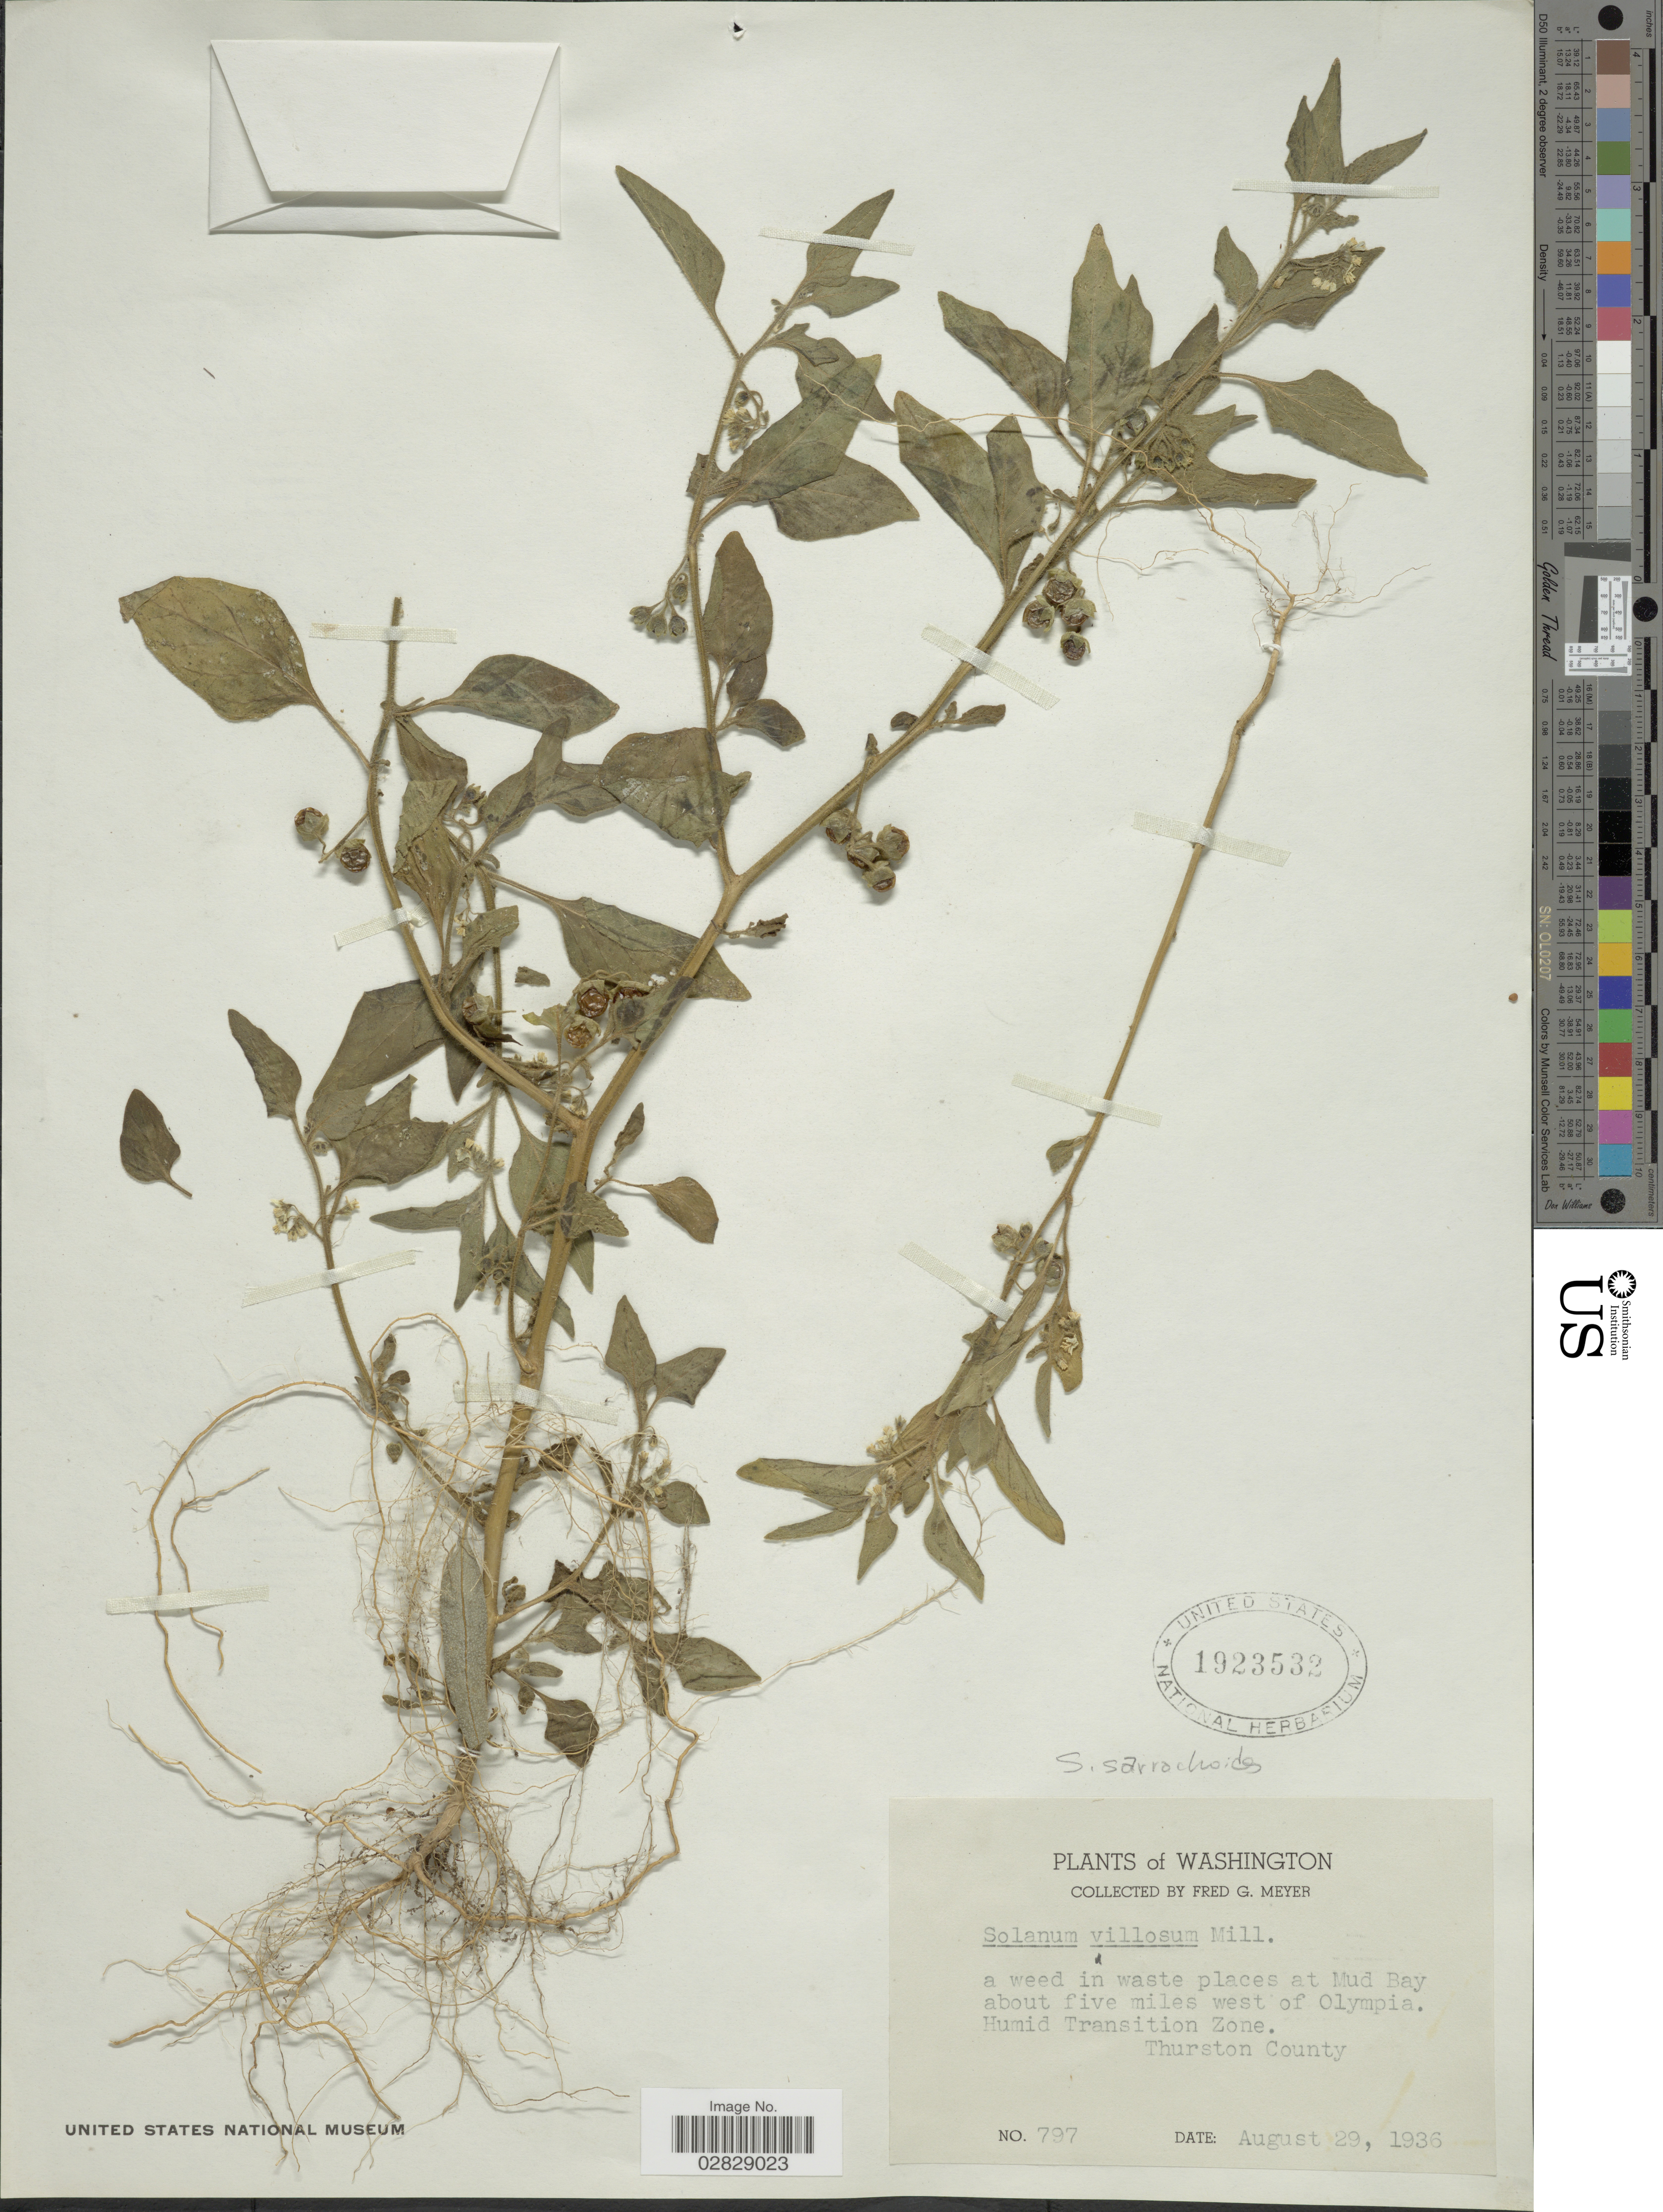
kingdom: Plantae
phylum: Tracheophyta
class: Magnoliopsida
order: Solanales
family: Solanaceae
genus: Solanum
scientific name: Solanum sarachoides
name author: Sendt.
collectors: F. G. Meyer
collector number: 797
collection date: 1936-08-29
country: United States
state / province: Washington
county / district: Thurston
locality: A weed in waste places at Mud Bay about five miles west of Olympia. Humid Transition Zone. Thurston County.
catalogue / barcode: US 1923532